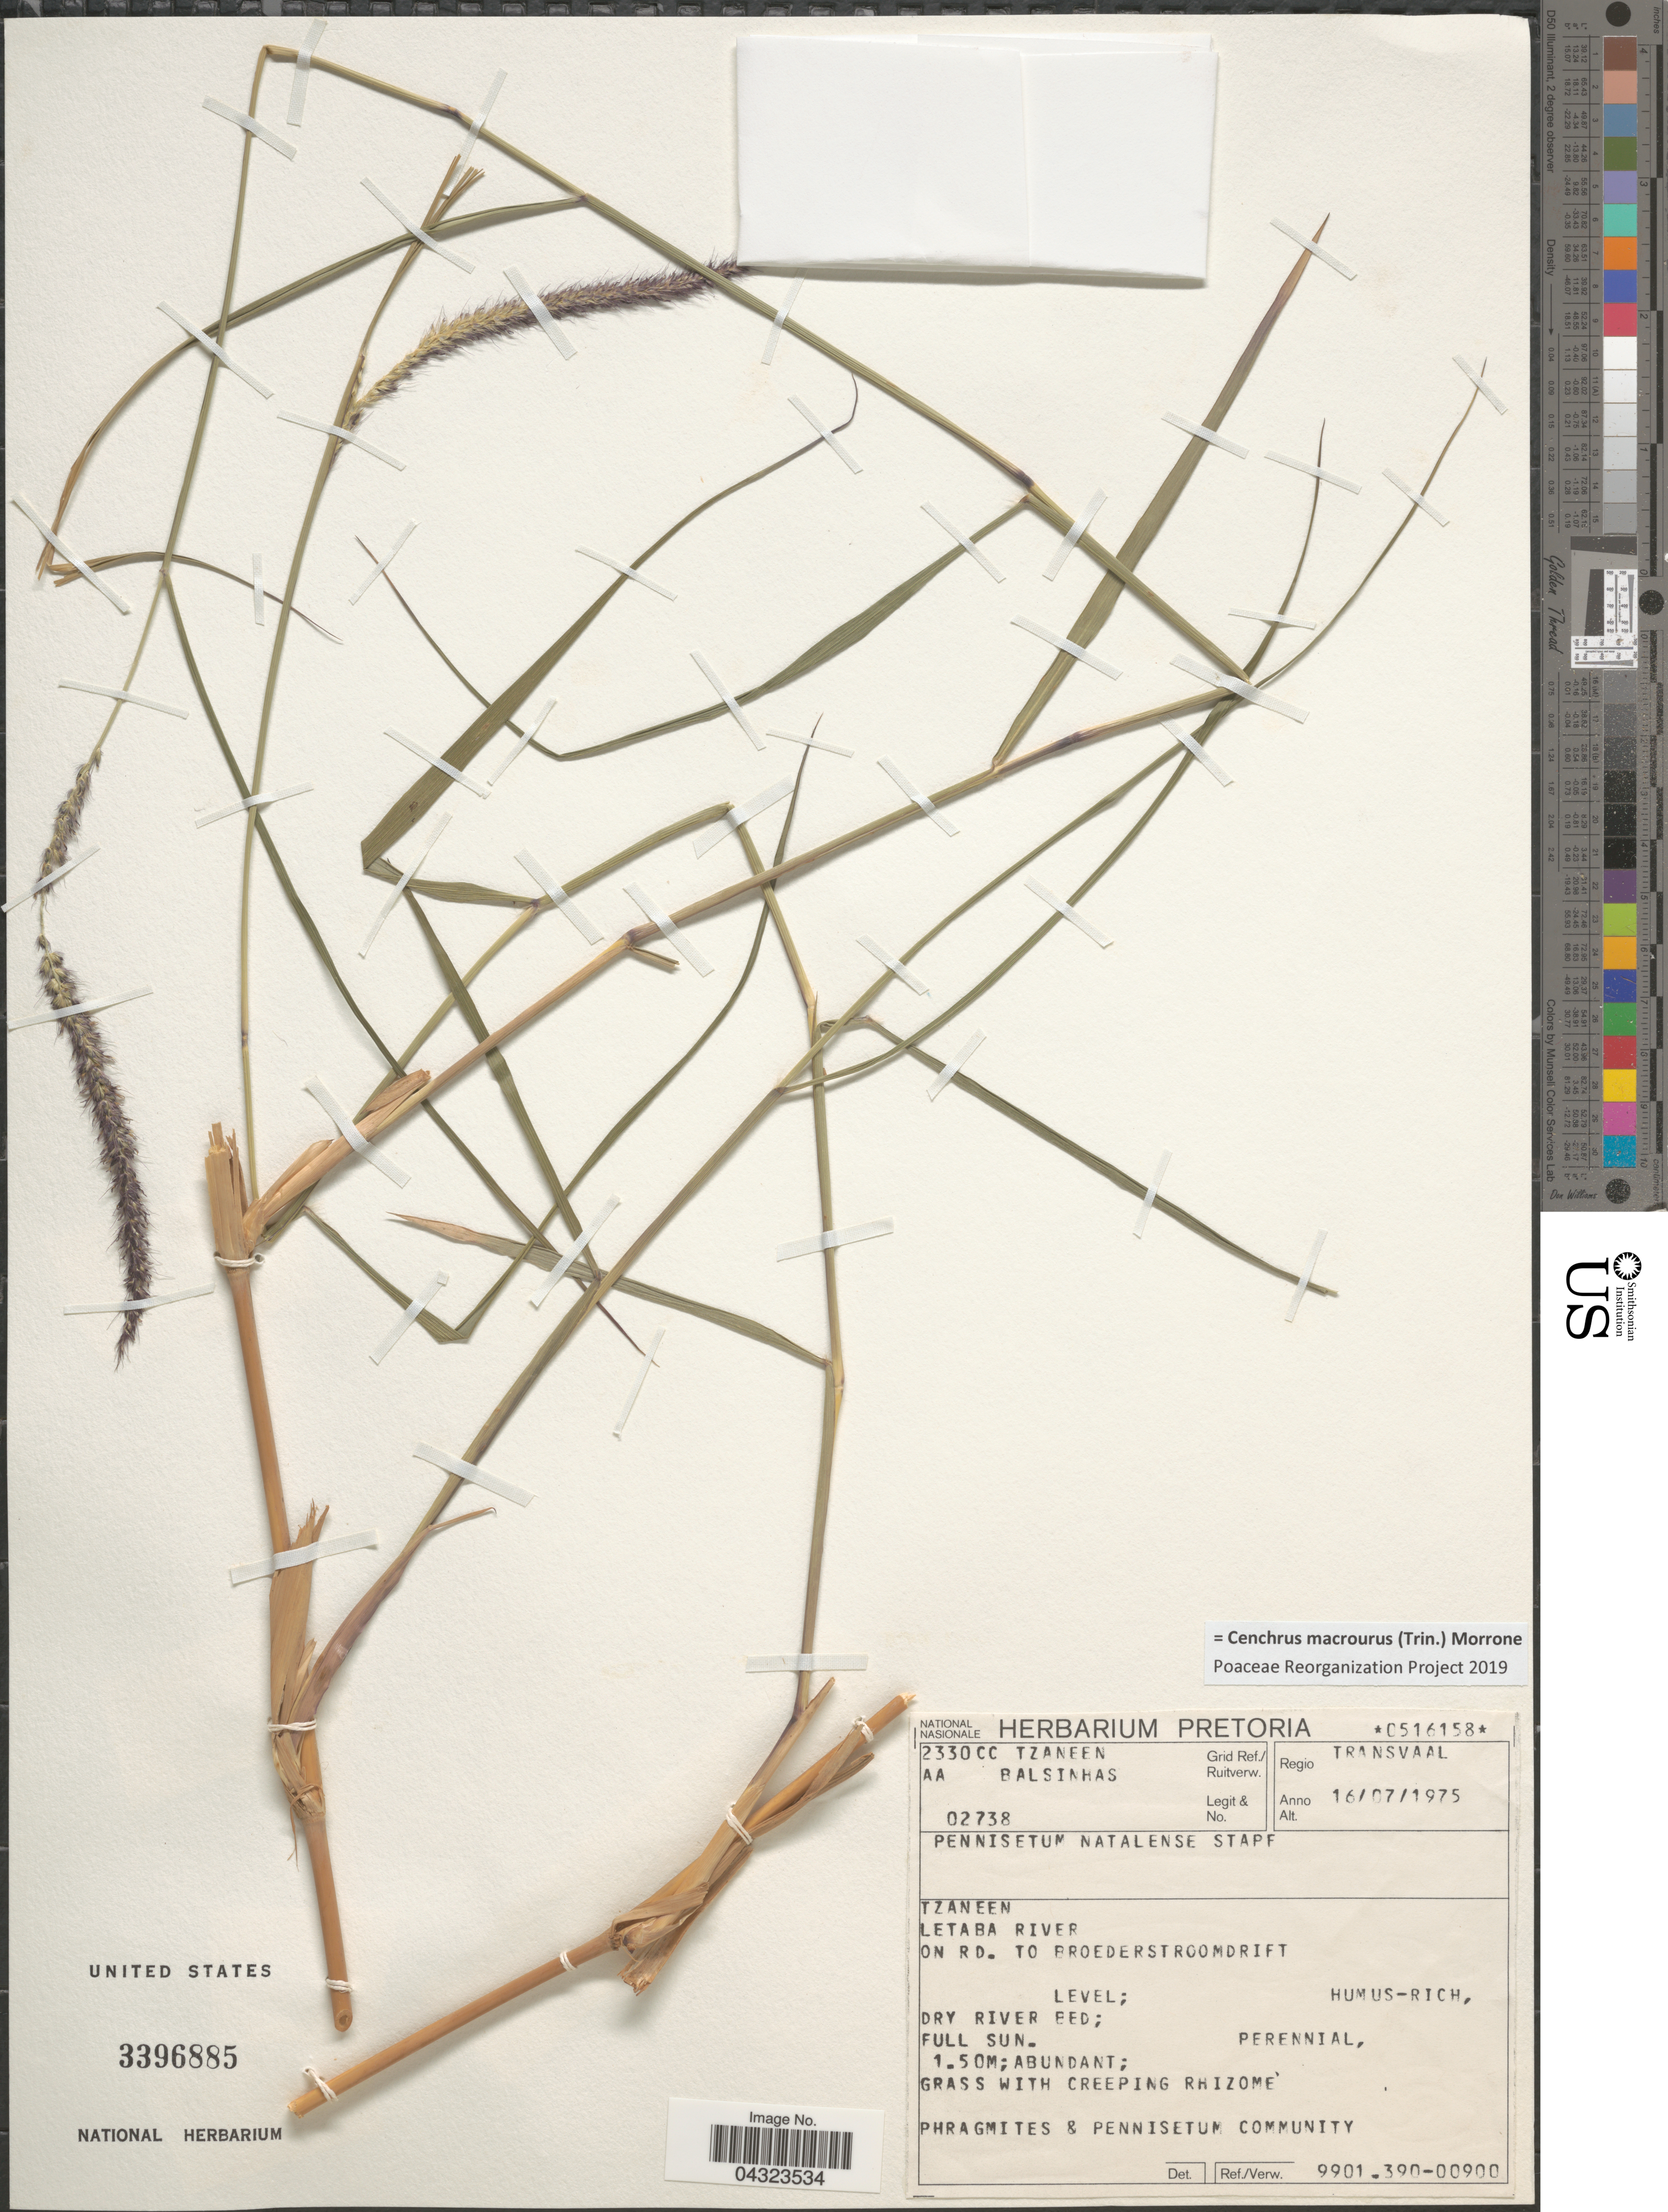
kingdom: Plantae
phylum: Tracheophyta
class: Liliopsida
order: Poales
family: Poaceae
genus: Cenchrus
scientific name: Cenchrus macrourus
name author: (Trin.) Morrone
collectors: A. A. Balsinhas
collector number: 02738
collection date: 1975-07-16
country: South Africa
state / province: Limpopo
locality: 2330CC Tzaneen Grid Ref./Ruitverw. Regio Transvaal. Tzaneen. Letaba River. On rd. to Broederstroomdrift.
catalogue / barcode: US 3396885